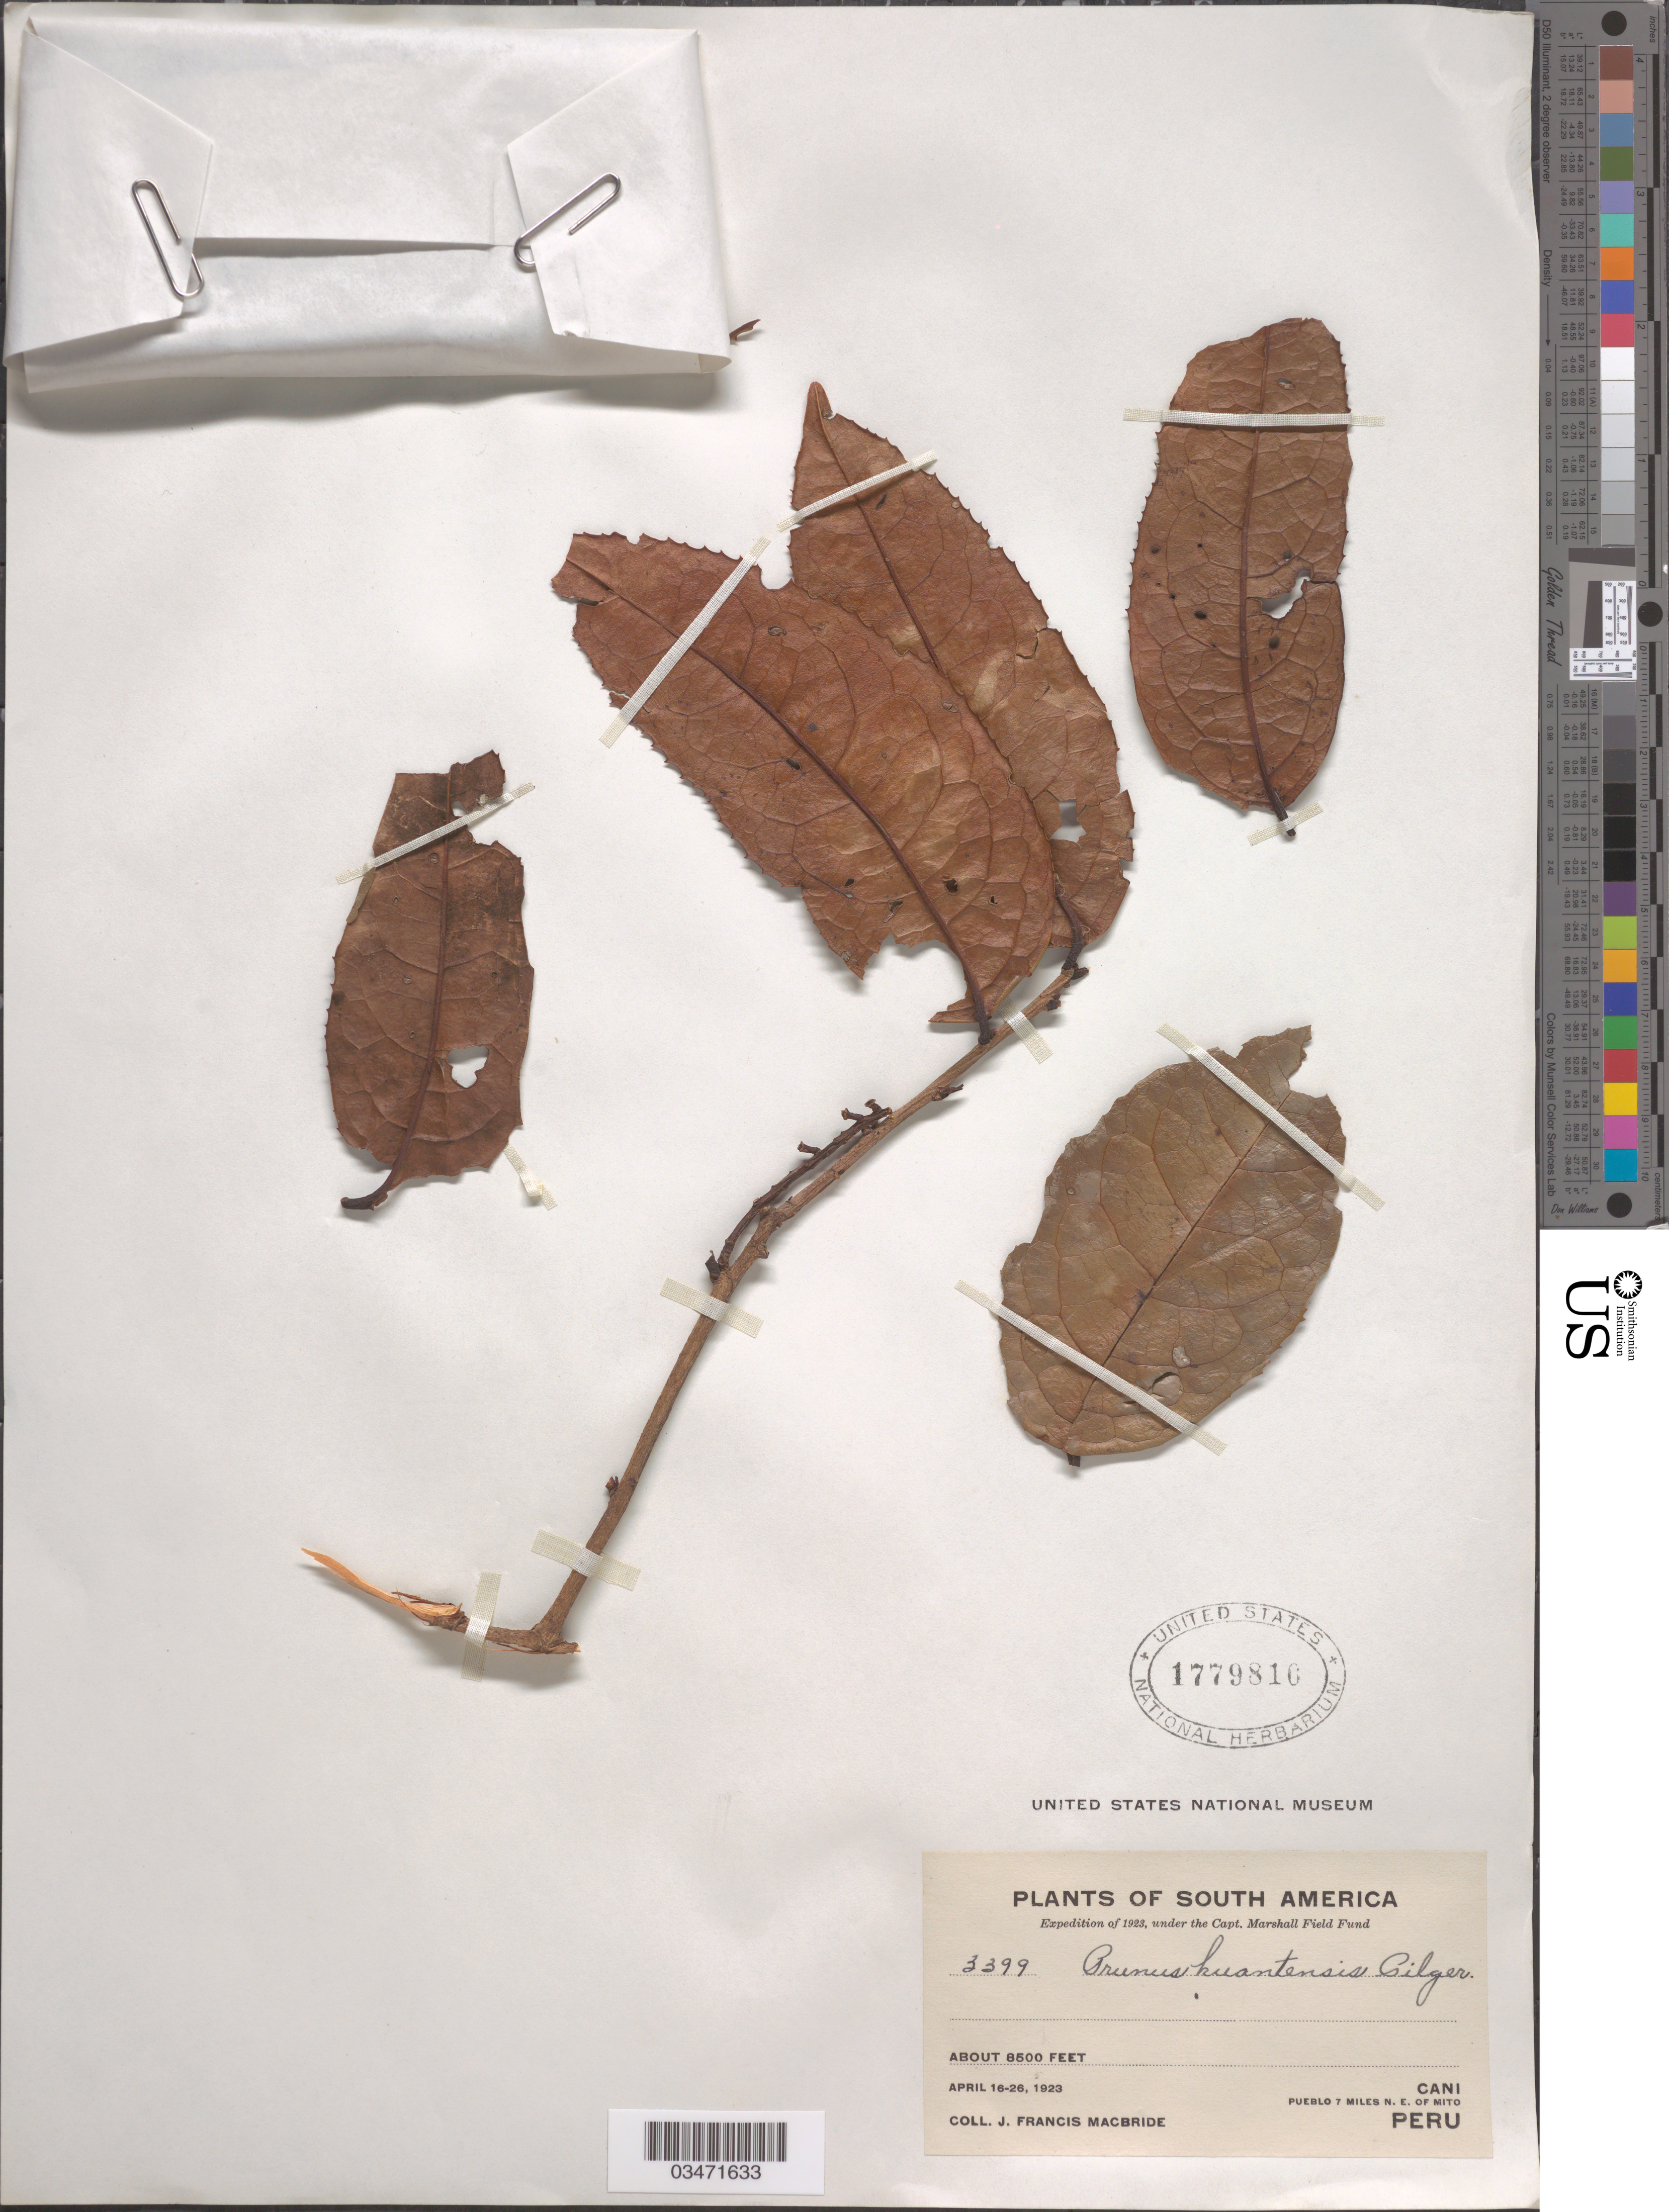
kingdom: Plantae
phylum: Tracheophyta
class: Magnoliopsida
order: Rosales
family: Rosaceae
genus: Prunus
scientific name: Prunus huantensis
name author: Pilg.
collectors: J. F. Macbride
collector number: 3399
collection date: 1923-04-16/1923-04-26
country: Peru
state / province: Junín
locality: Cani. Pueblo 7 miles NE of Mito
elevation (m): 2591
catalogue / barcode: US 1779816